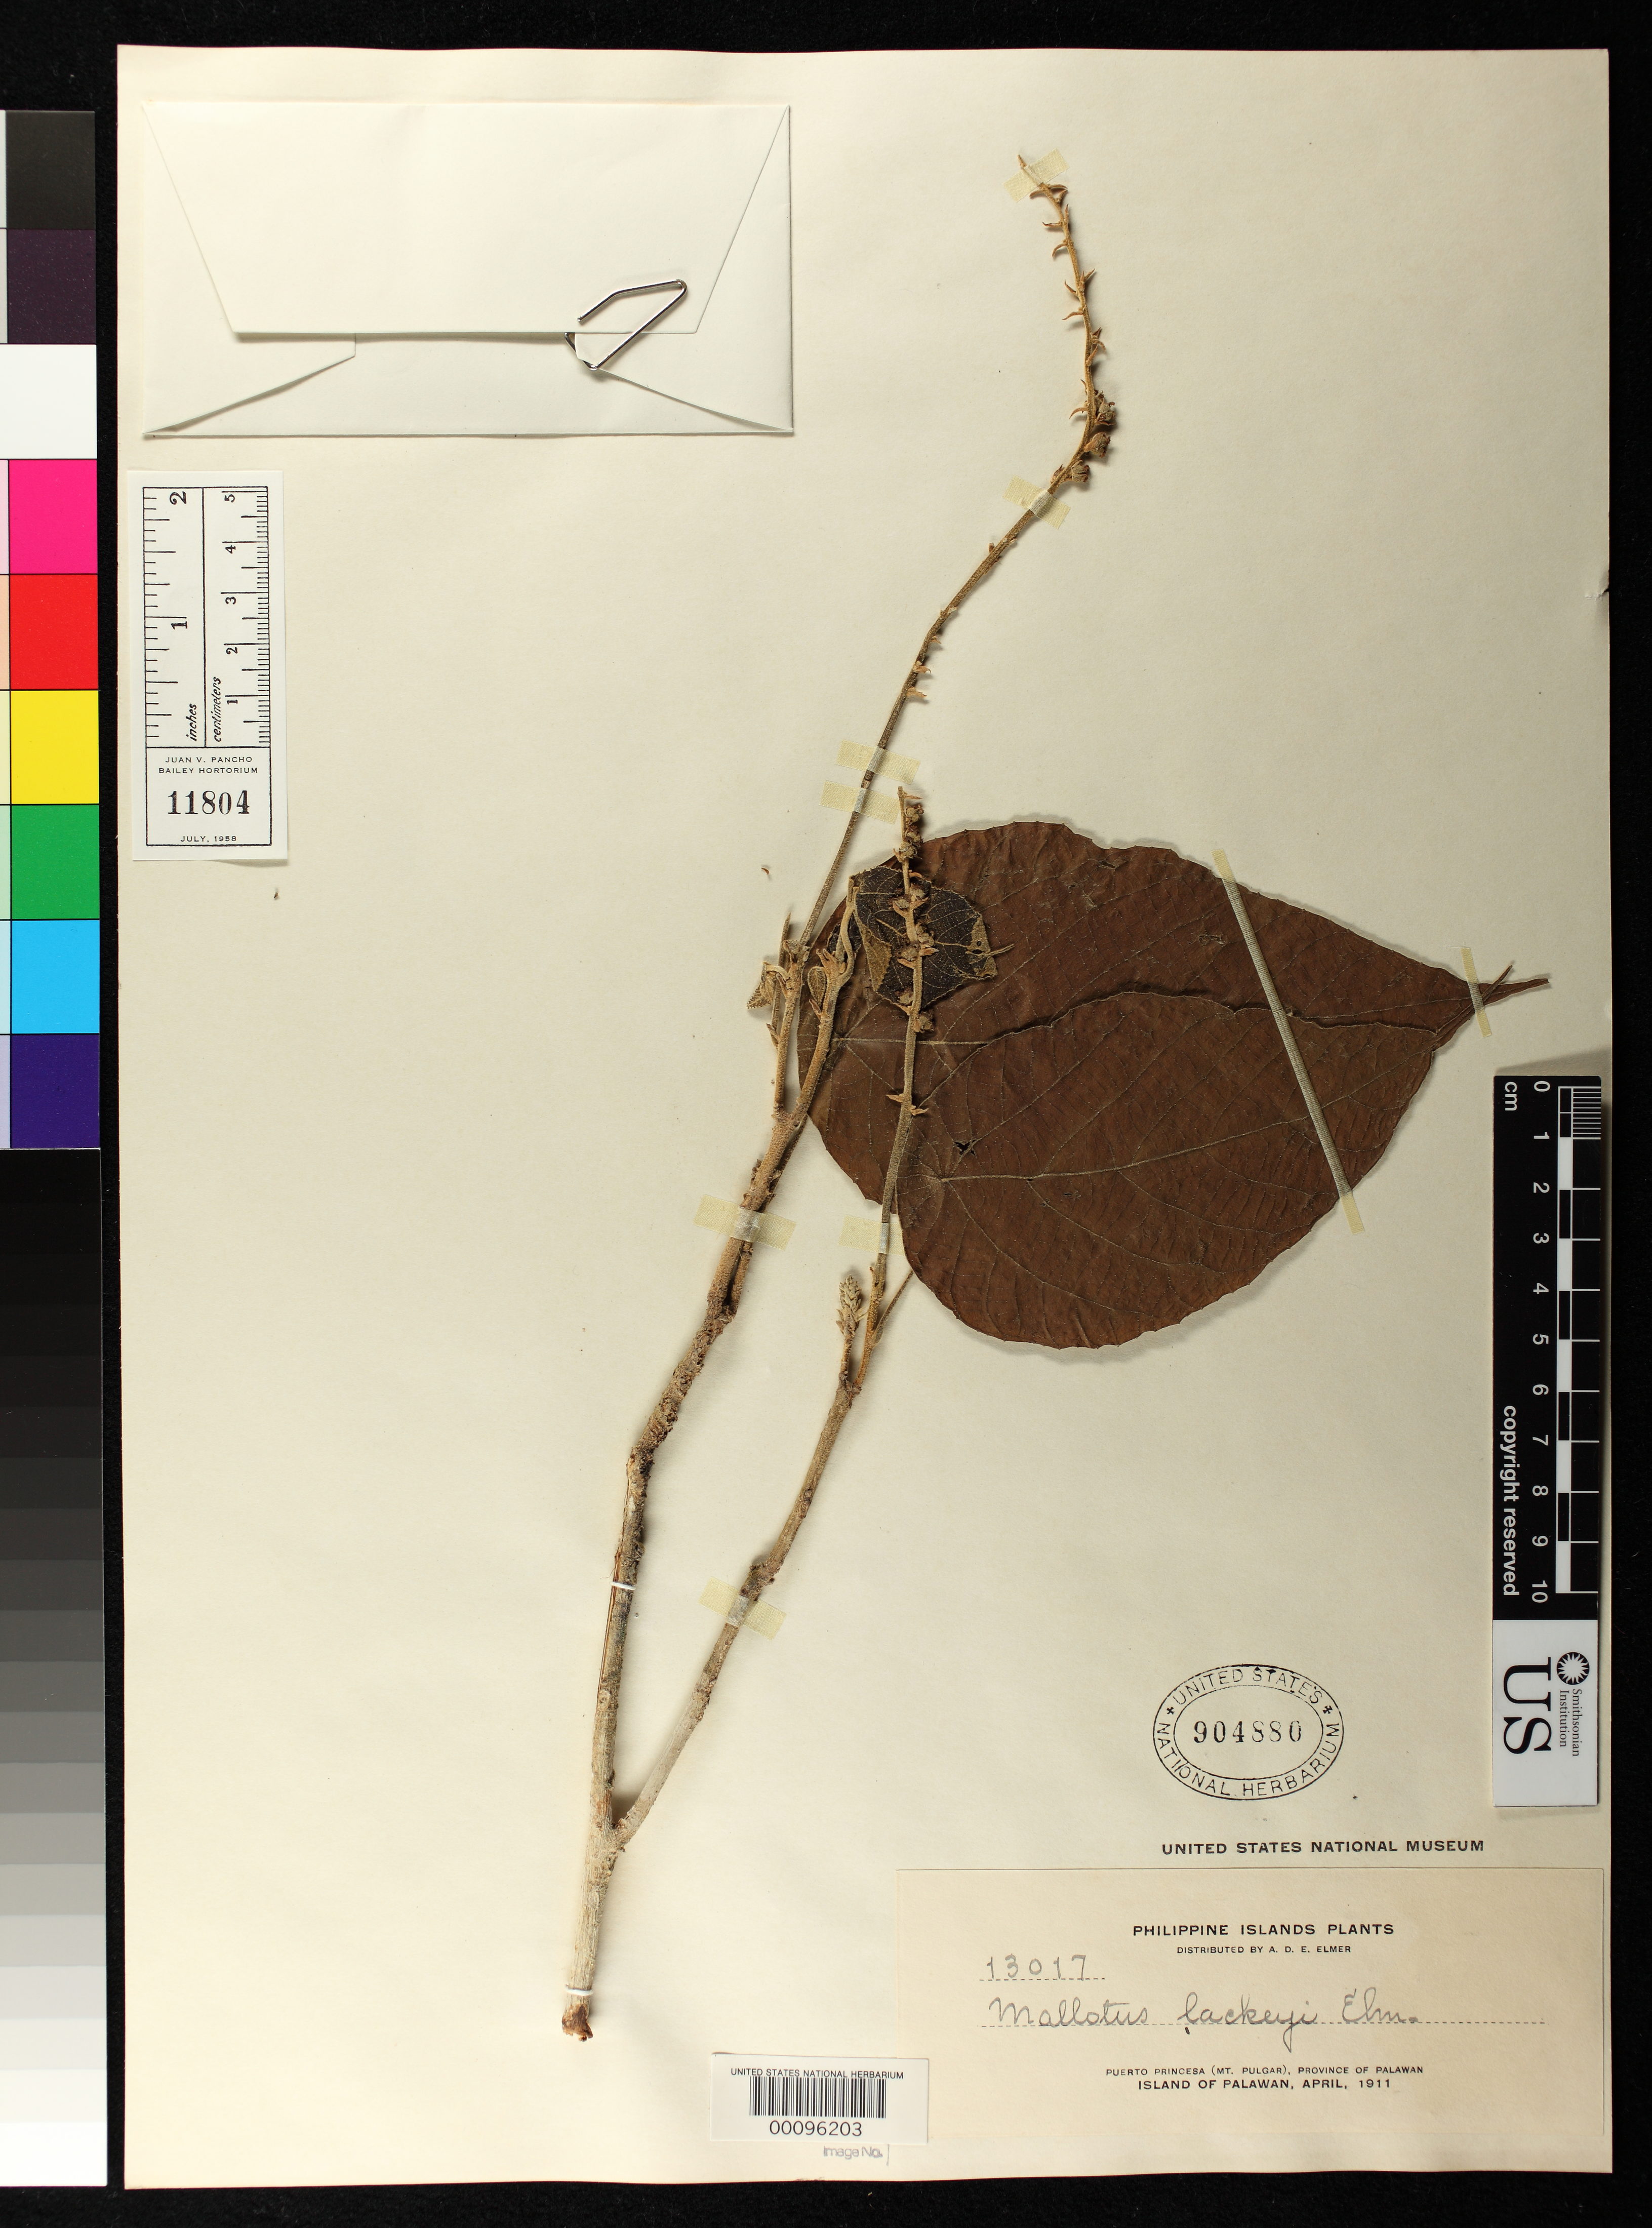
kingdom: Plantae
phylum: Tracheophyta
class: Magnoliopsida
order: Malpighiales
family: Euphorbiaceae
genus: Mallotus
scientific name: Mallotus lackeyi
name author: Elmer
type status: Isotype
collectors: A. D. E. Elmer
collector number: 13017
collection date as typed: Apr 1911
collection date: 1911-04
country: Philippines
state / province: Mimaropa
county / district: Palawan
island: Palawan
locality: Puerto Princesa, Mt. Pulgar.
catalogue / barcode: US 904880